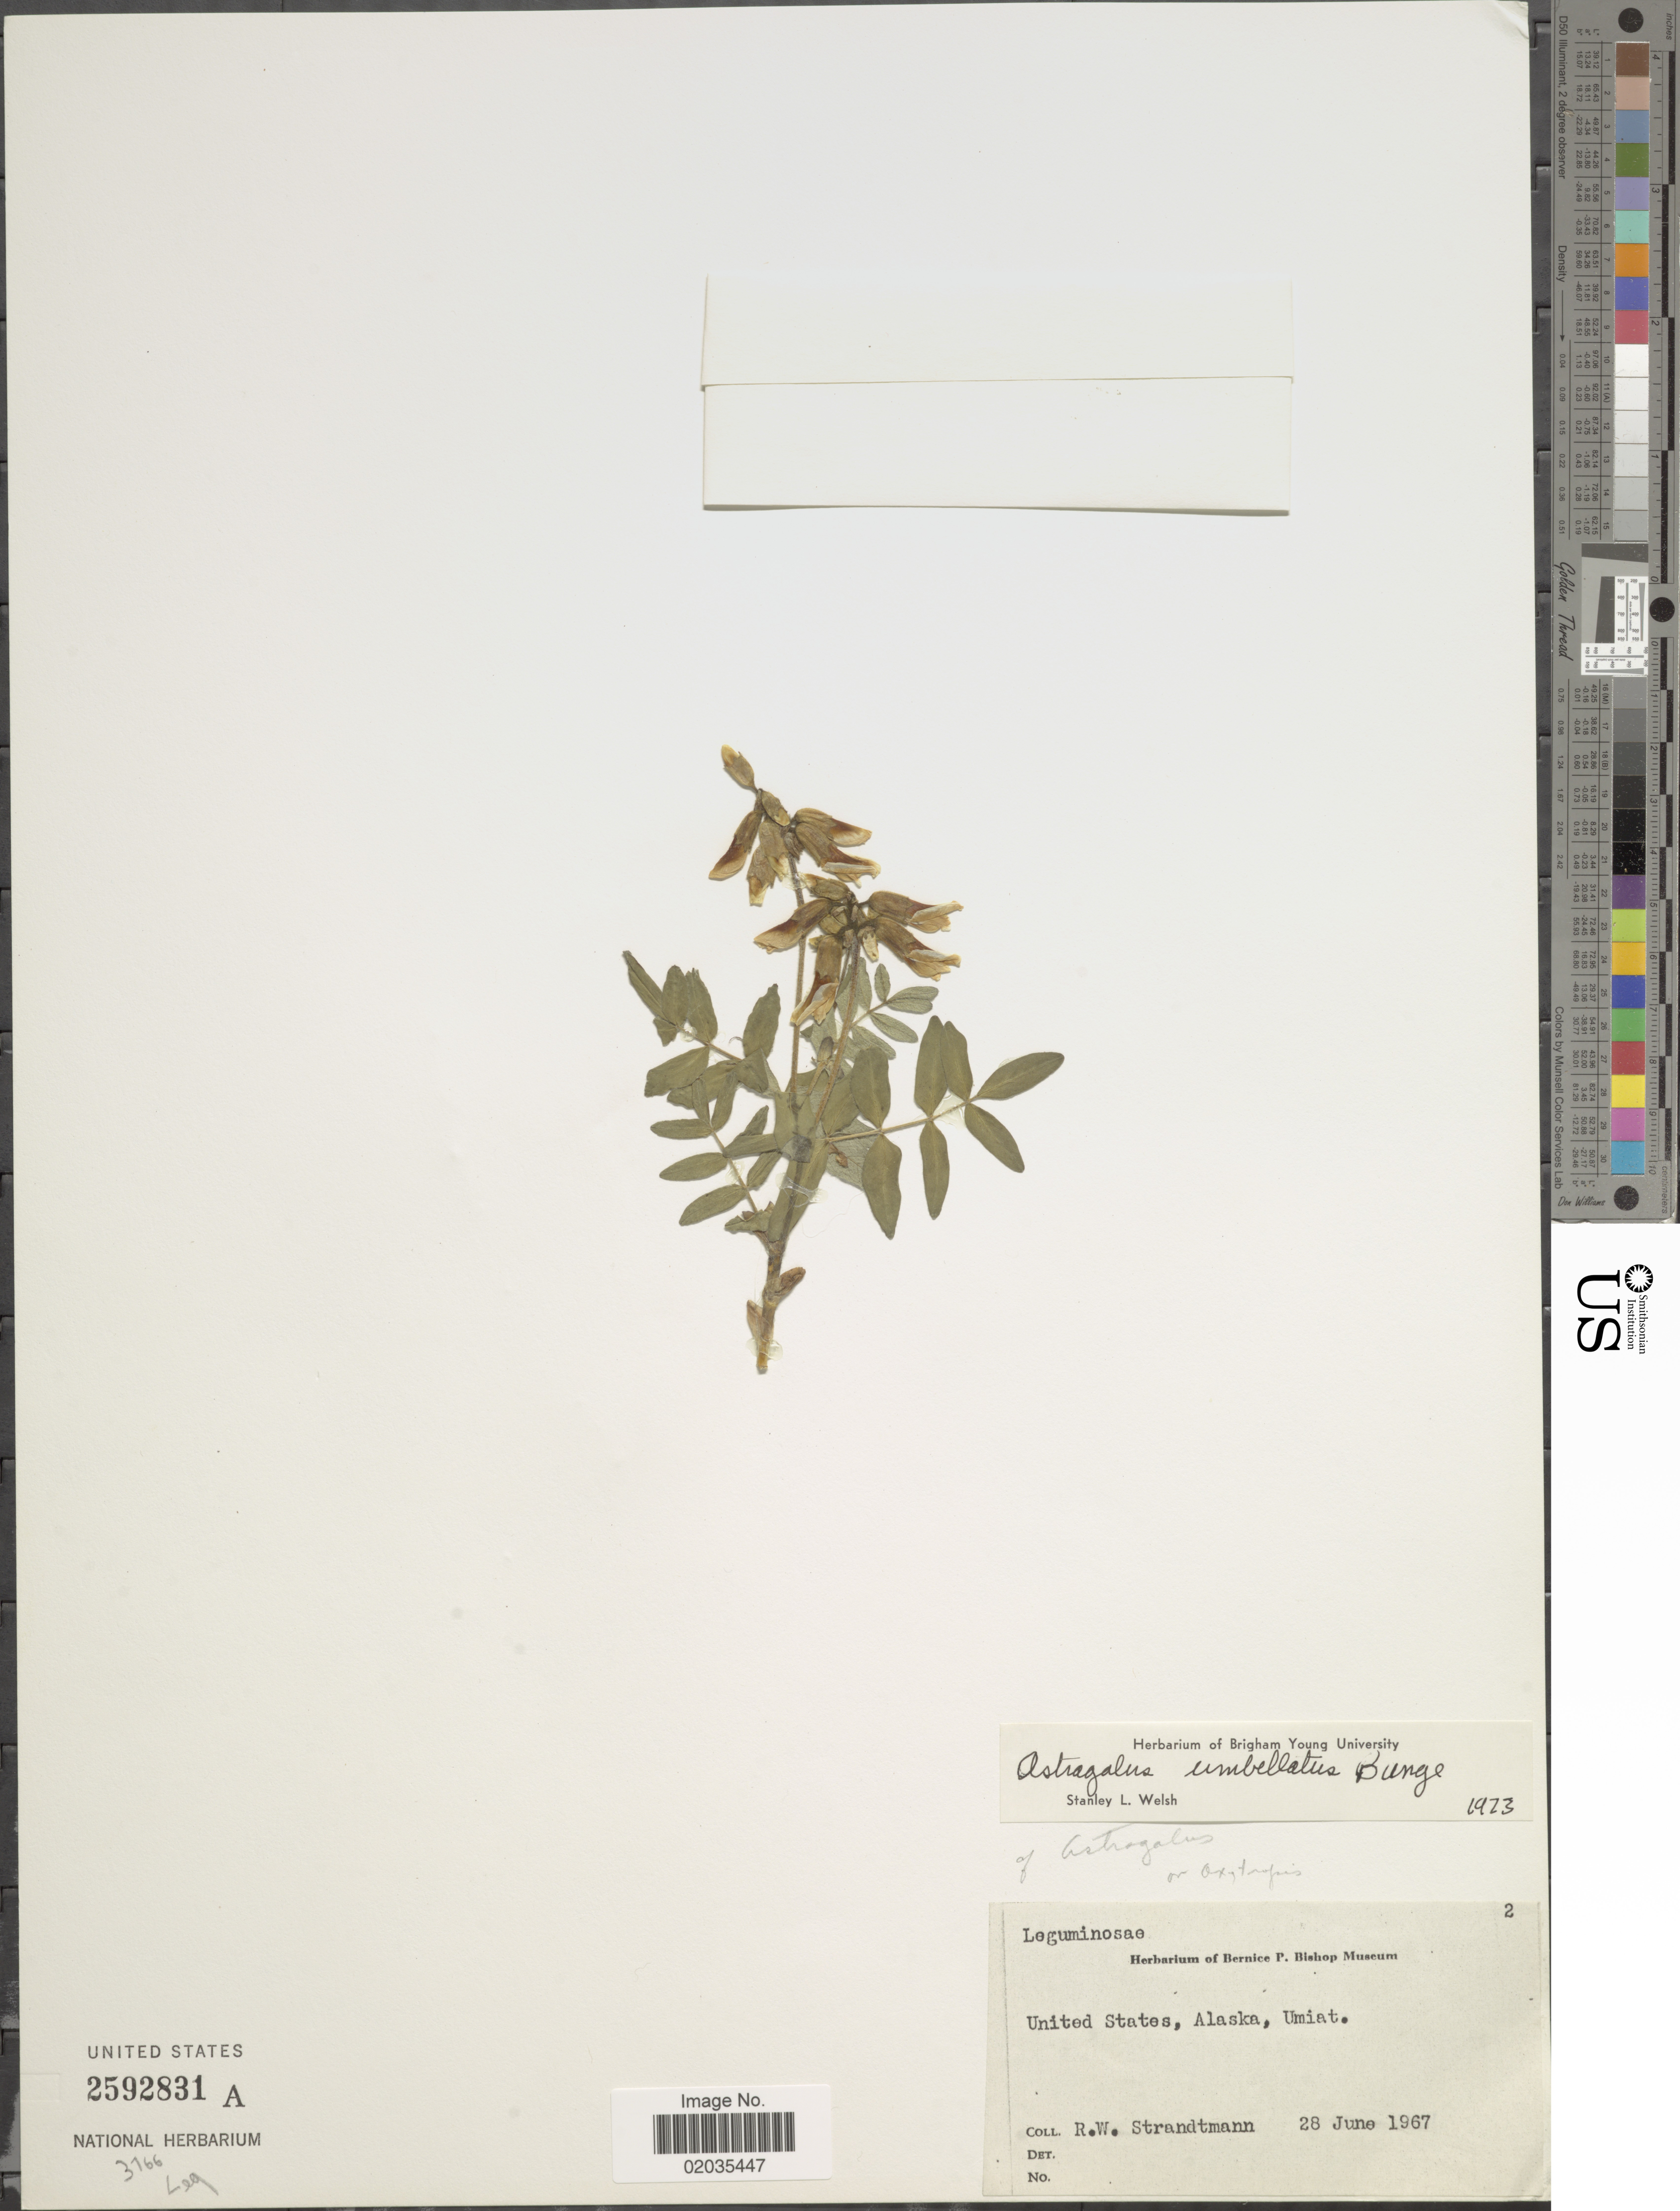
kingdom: Plantae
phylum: Tracheophyta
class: Magnoliopsida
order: Fabales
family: Fabaceae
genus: Astragalus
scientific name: Astragalus umbellatus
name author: Bunge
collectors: R. Strandtmann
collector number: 2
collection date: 1967-06-28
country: United States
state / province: Alaska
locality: Umiat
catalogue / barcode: US 2592831A